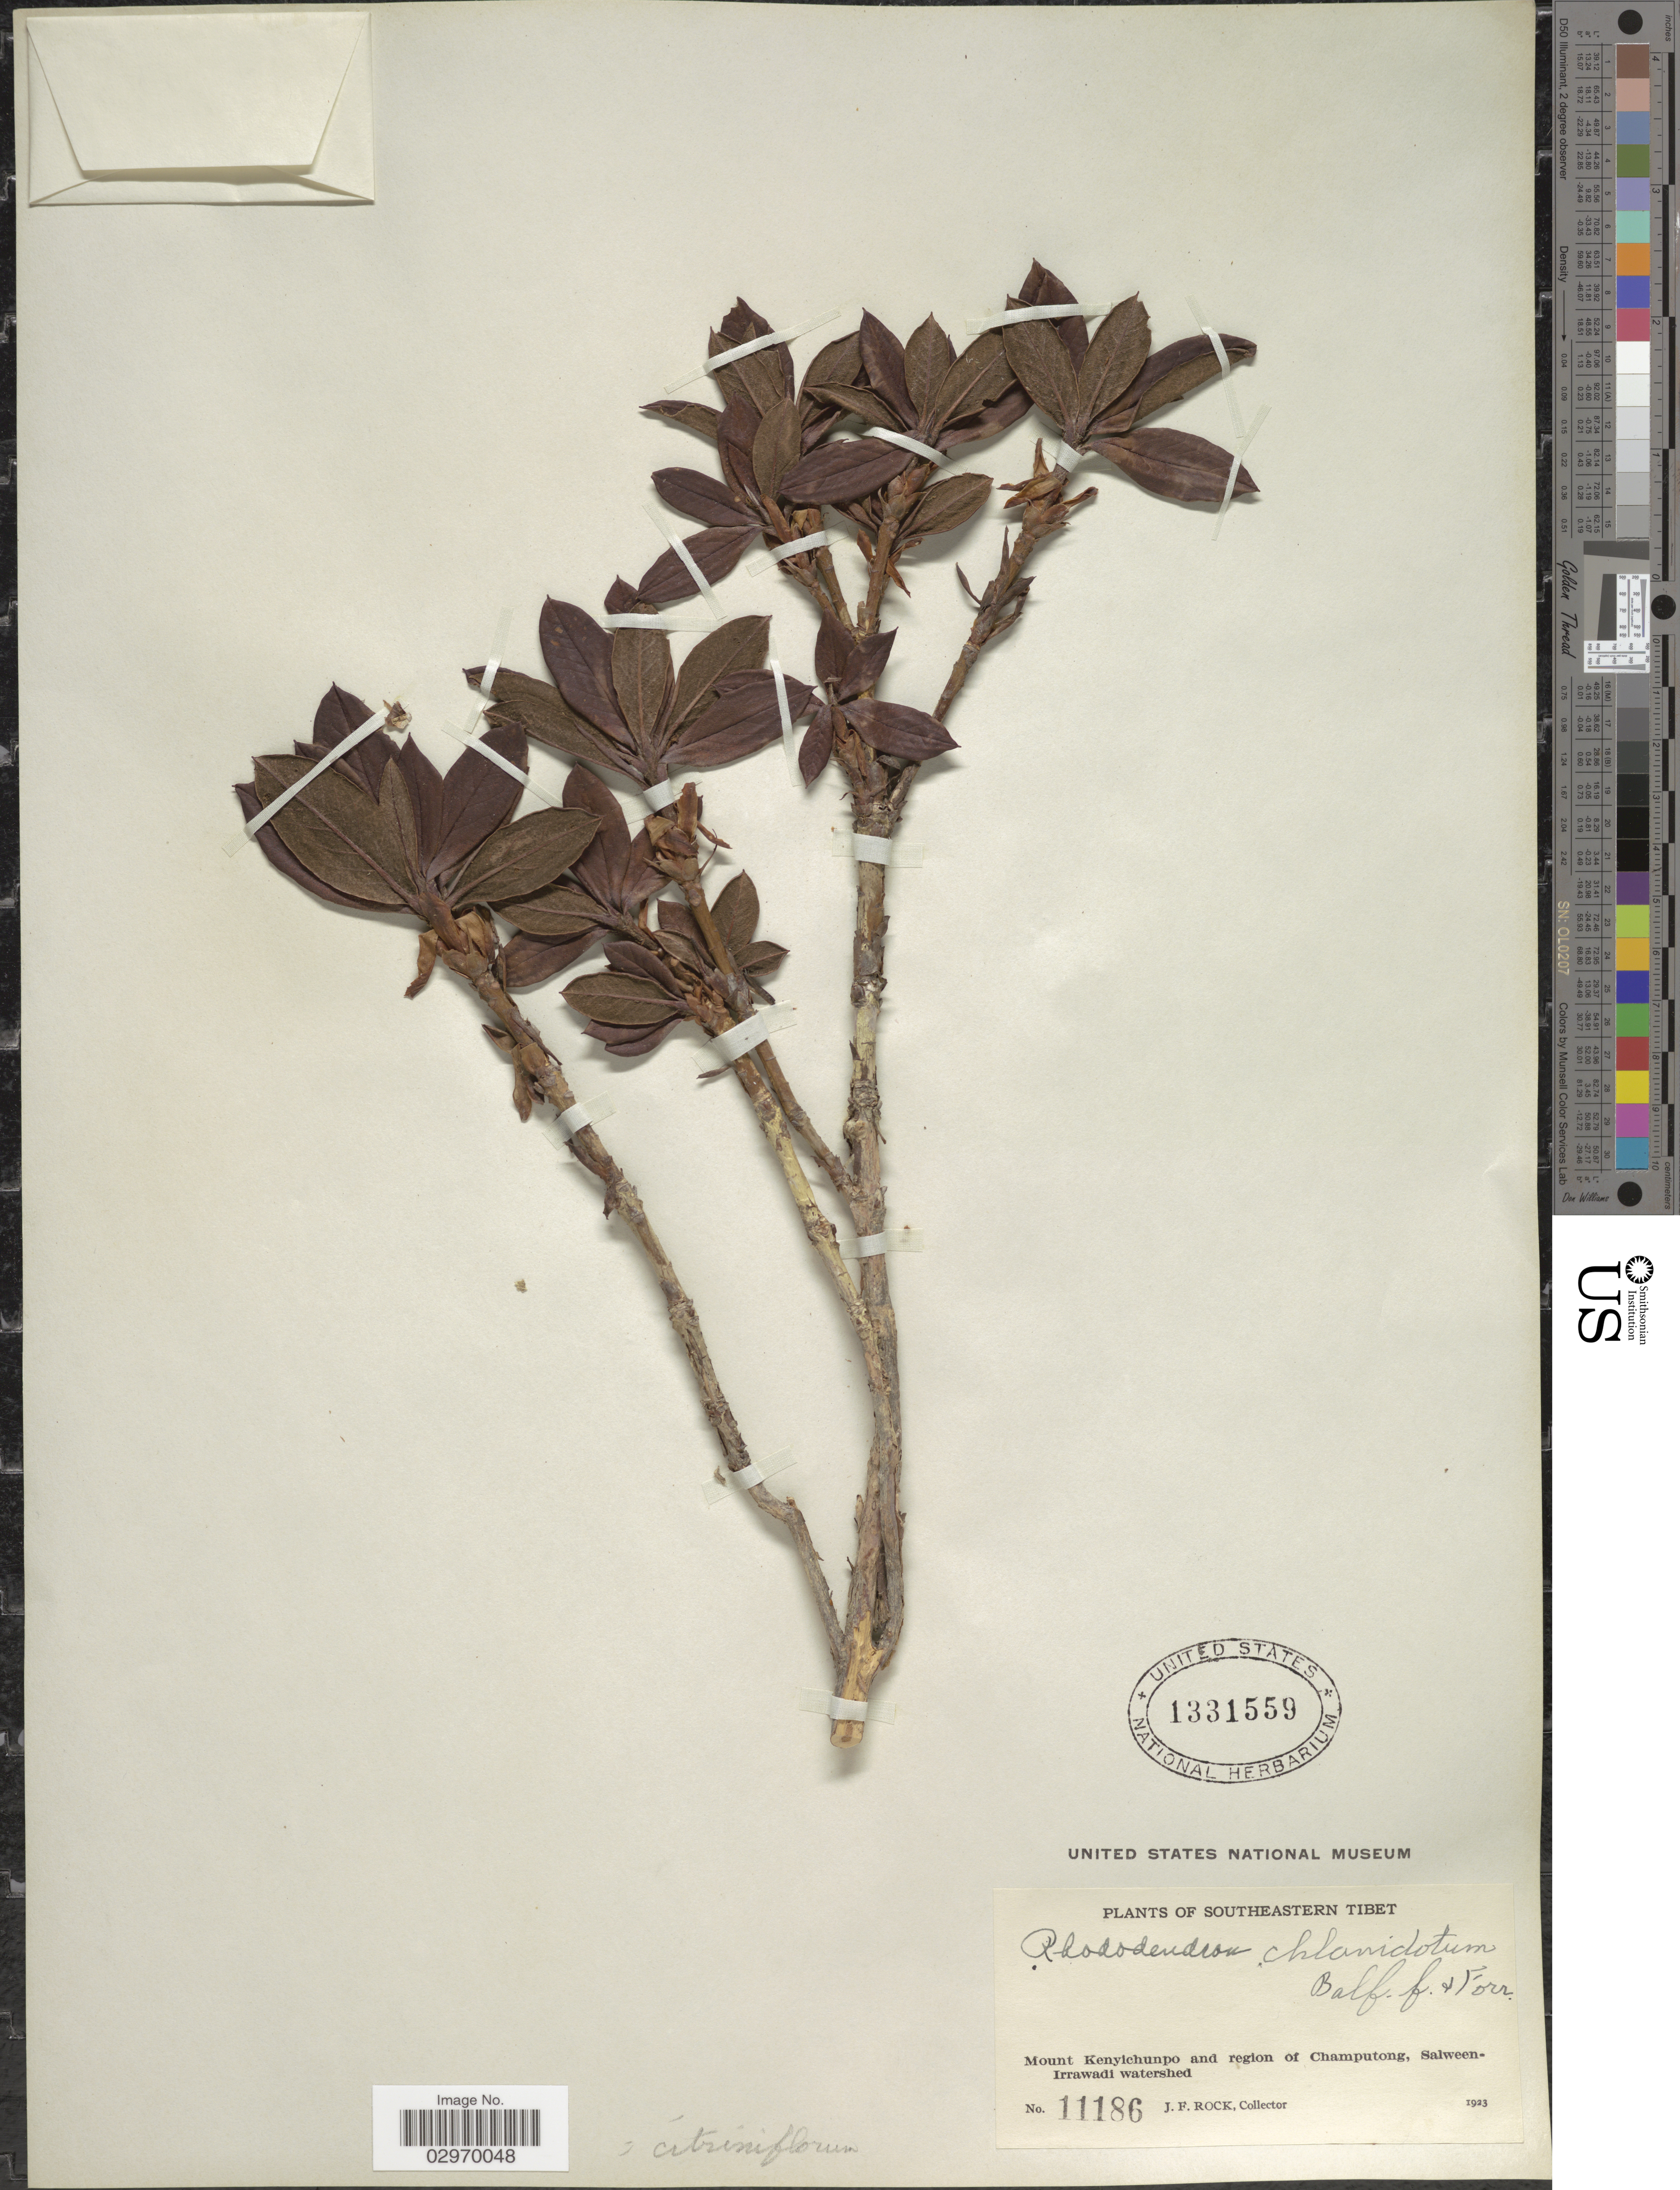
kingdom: Plantae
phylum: Tracheophyta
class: Magnoliopsida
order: Ericales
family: Ericaceae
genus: Rhododendron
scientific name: Rhododendron citriniflorum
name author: Balf. f. & Forrest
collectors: J. Rock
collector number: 11186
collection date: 1923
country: China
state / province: Xizang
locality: Southeastern Tibet. Mount Kenyichunpo and region of Champutong, Salween-Irrawadi watershed.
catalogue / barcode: US 1331559